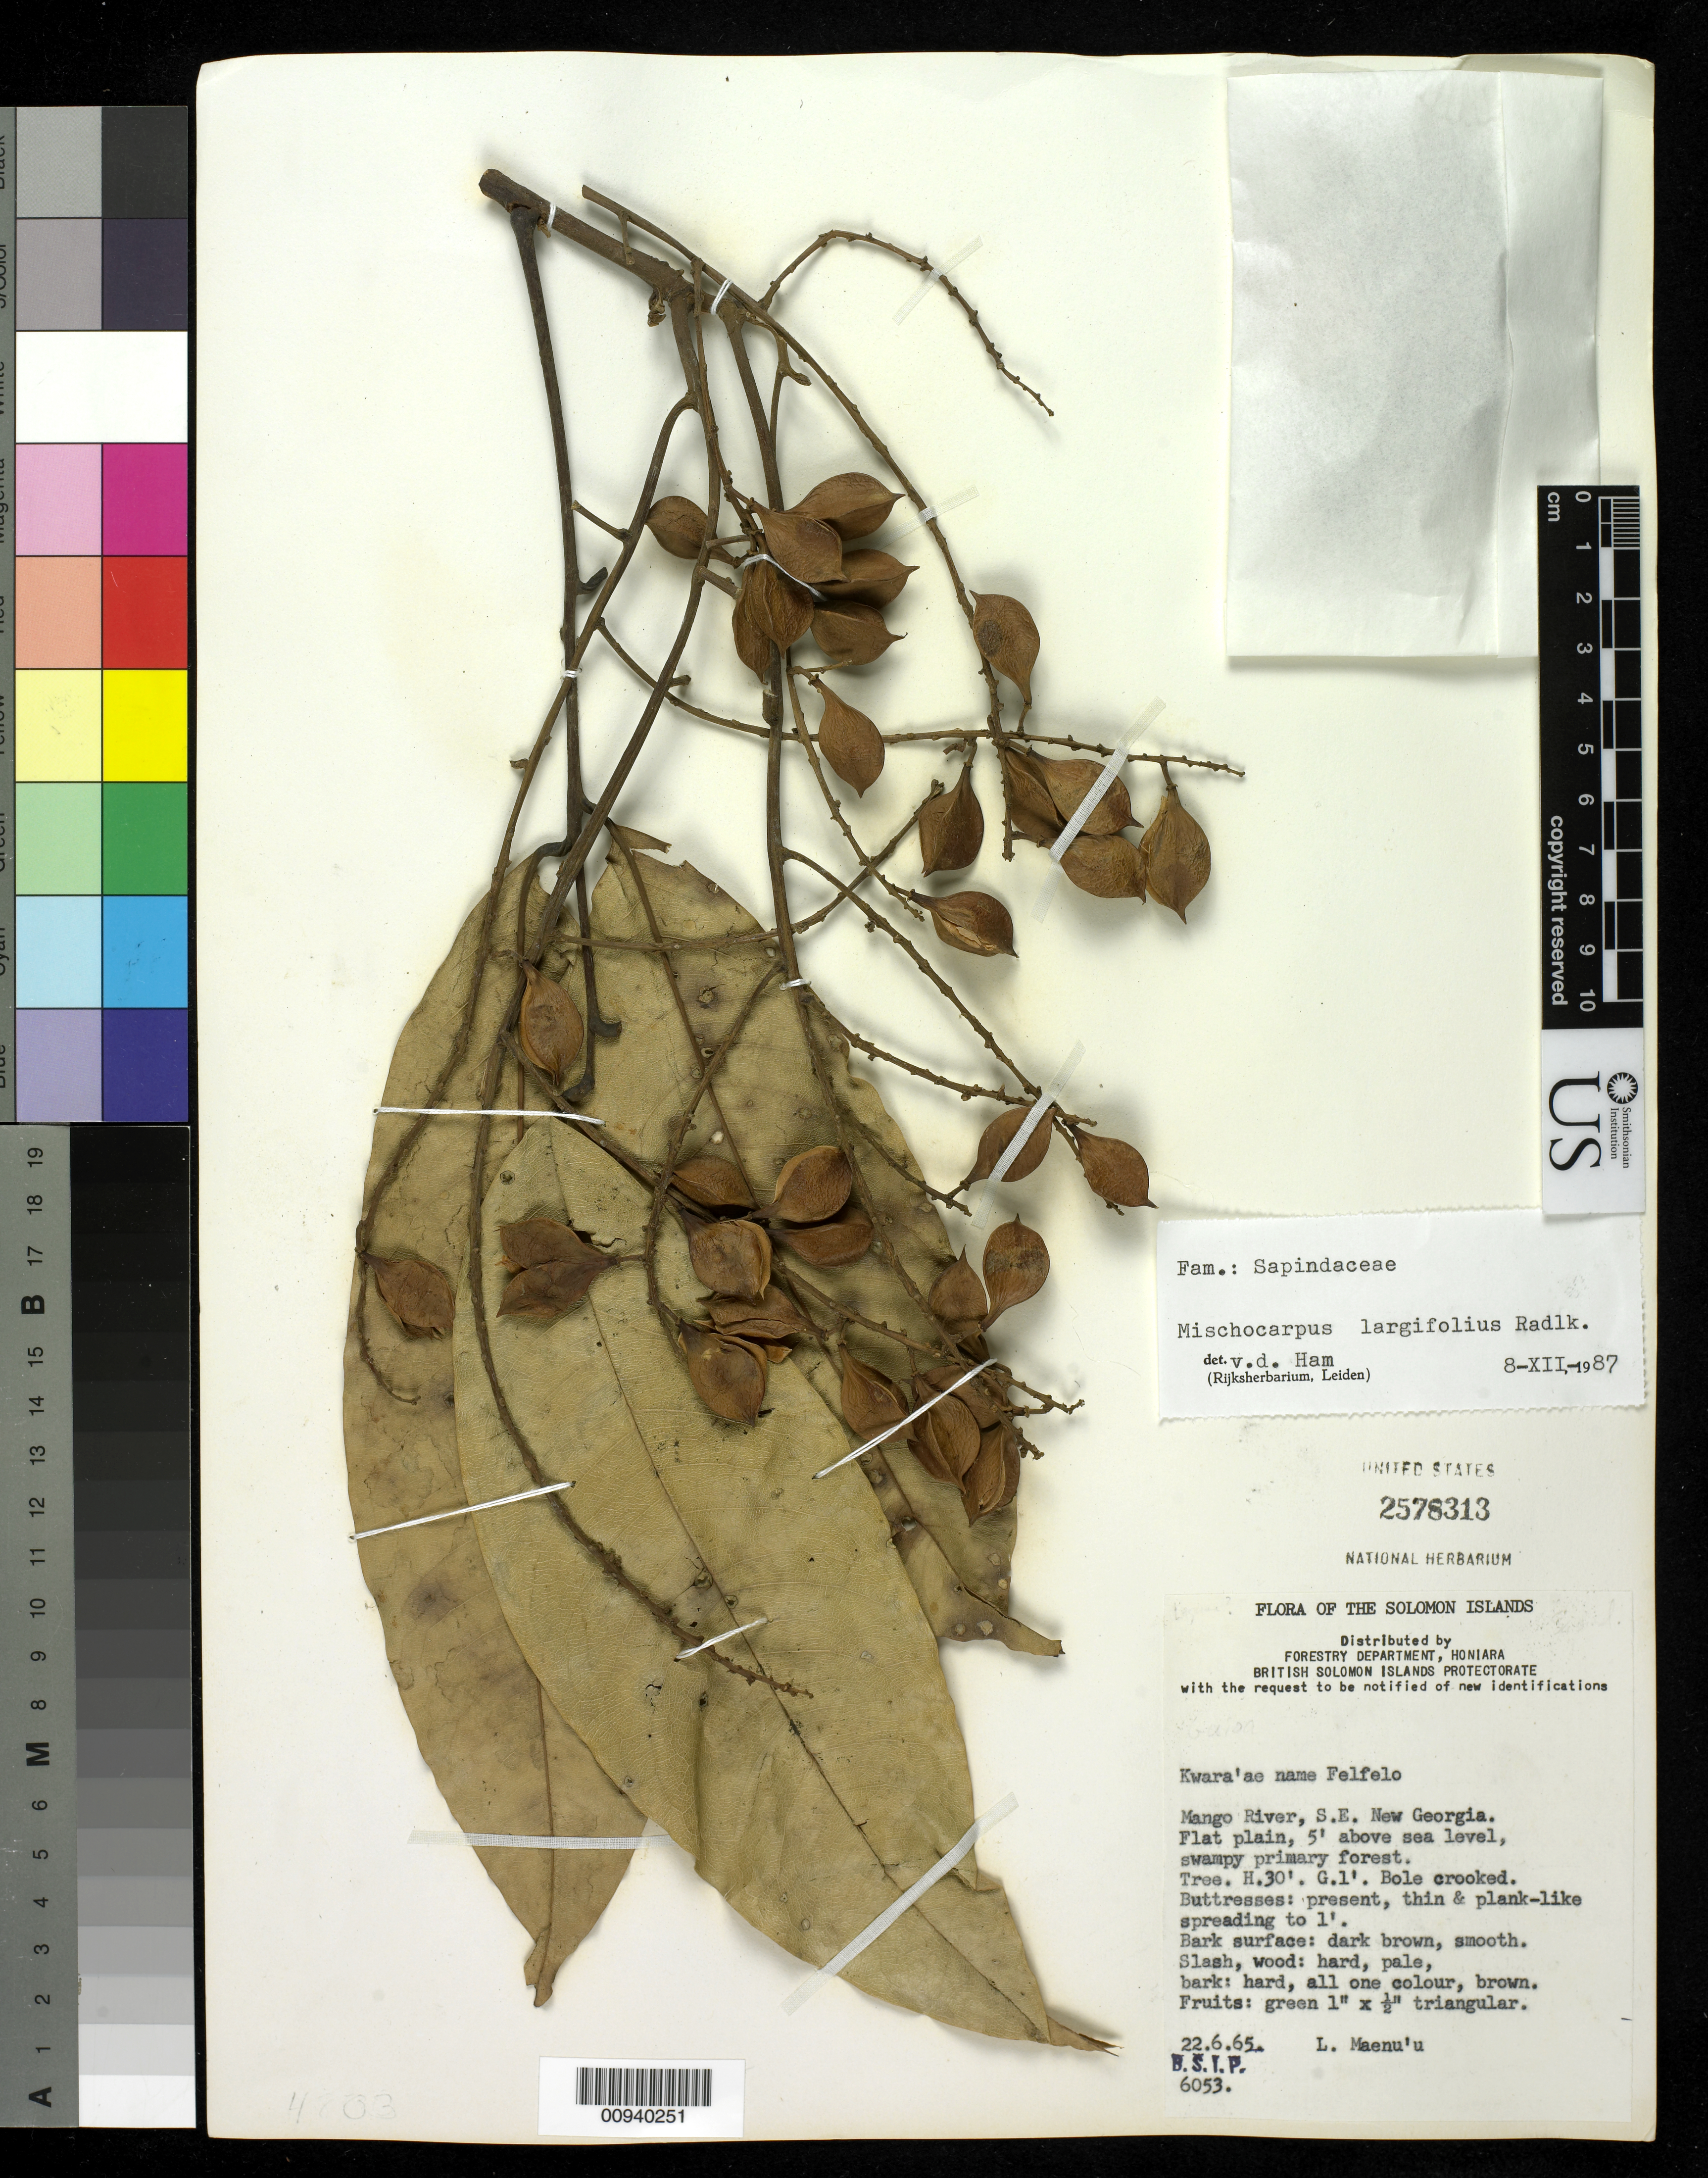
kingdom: Plantae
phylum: Tracheophyta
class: Magnoliopsida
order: Sapindales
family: Sapindaceae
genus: Mischocarpus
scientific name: Mischocarpus largifolius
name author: Radlk.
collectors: L. Maenu'u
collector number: BSIP 6053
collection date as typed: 22 Jun 1965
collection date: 1965-06-22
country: Solomon Islands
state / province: Western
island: New Georgia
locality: Mango River, SE New Georgia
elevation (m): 2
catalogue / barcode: US 2578313